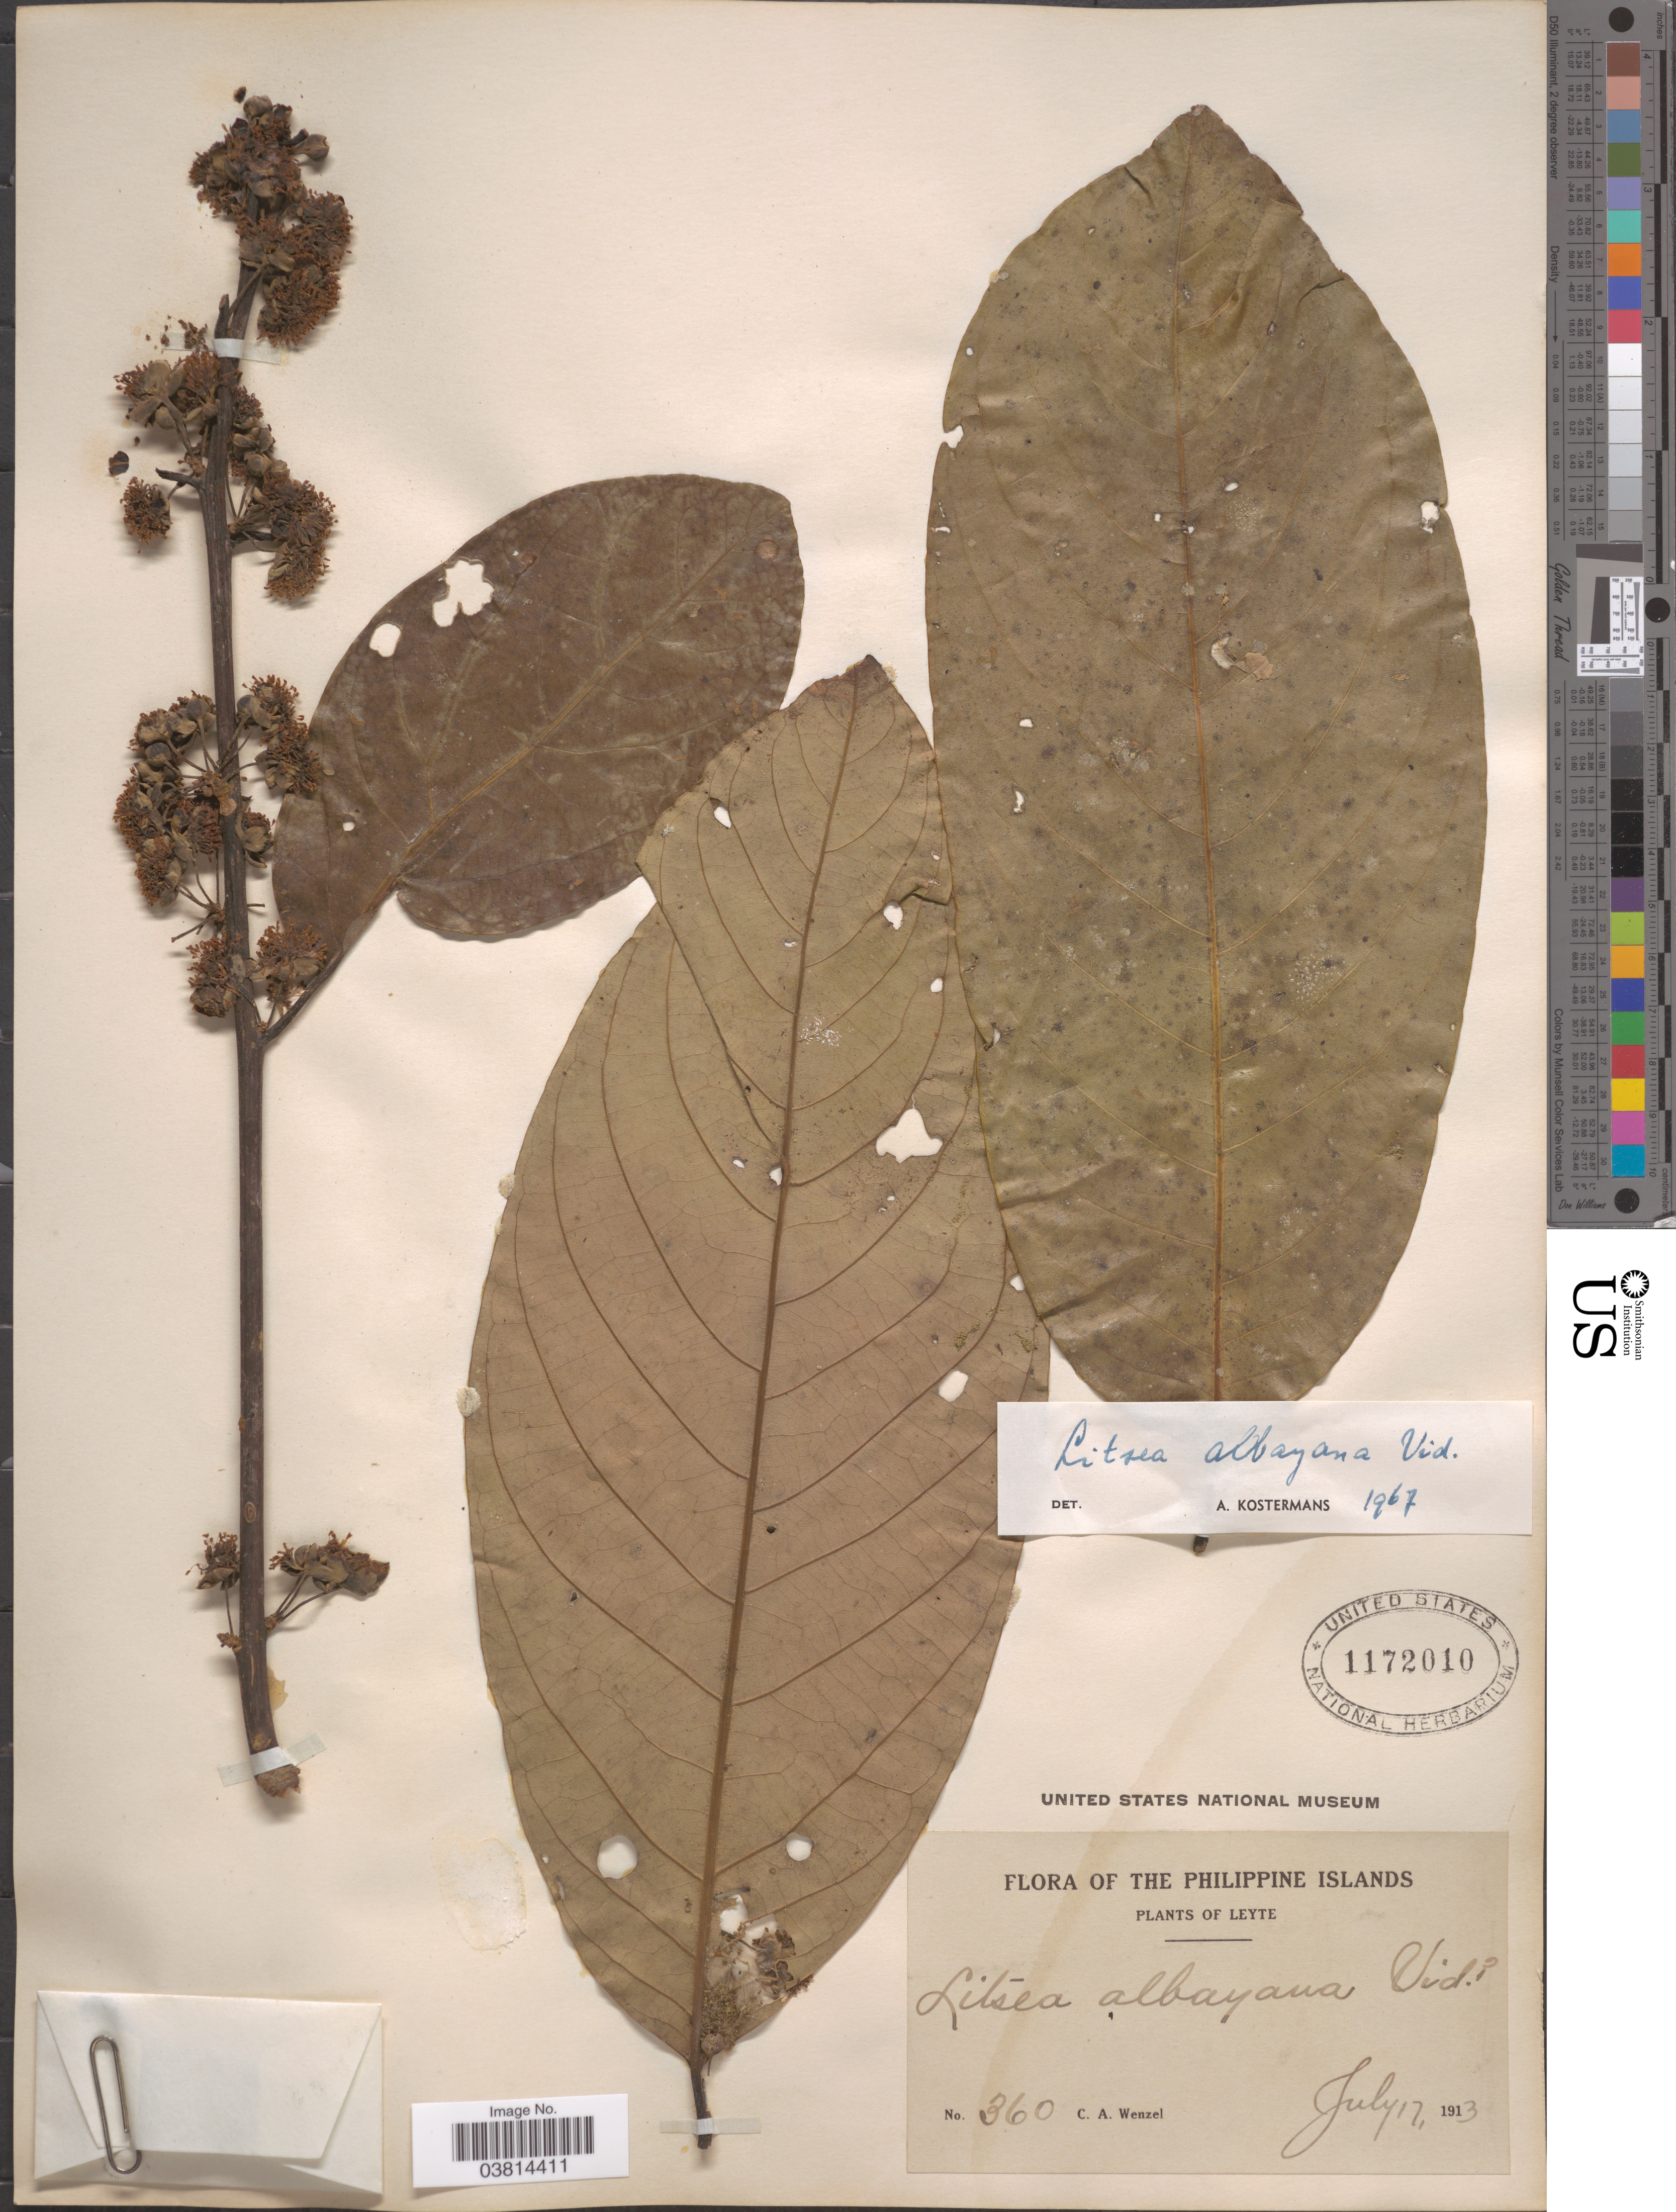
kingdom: Plantae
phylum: Tracheophyta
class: Magnoliopsida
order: Laurales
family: Lauraceae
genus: Litsea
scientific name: Litsea albayana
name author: S. Vidal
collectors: C. Wenzel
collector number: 360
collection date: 1913-07-17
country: Philippines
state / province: Eastern Visayas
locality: Leyte.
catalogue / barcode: US 1172010